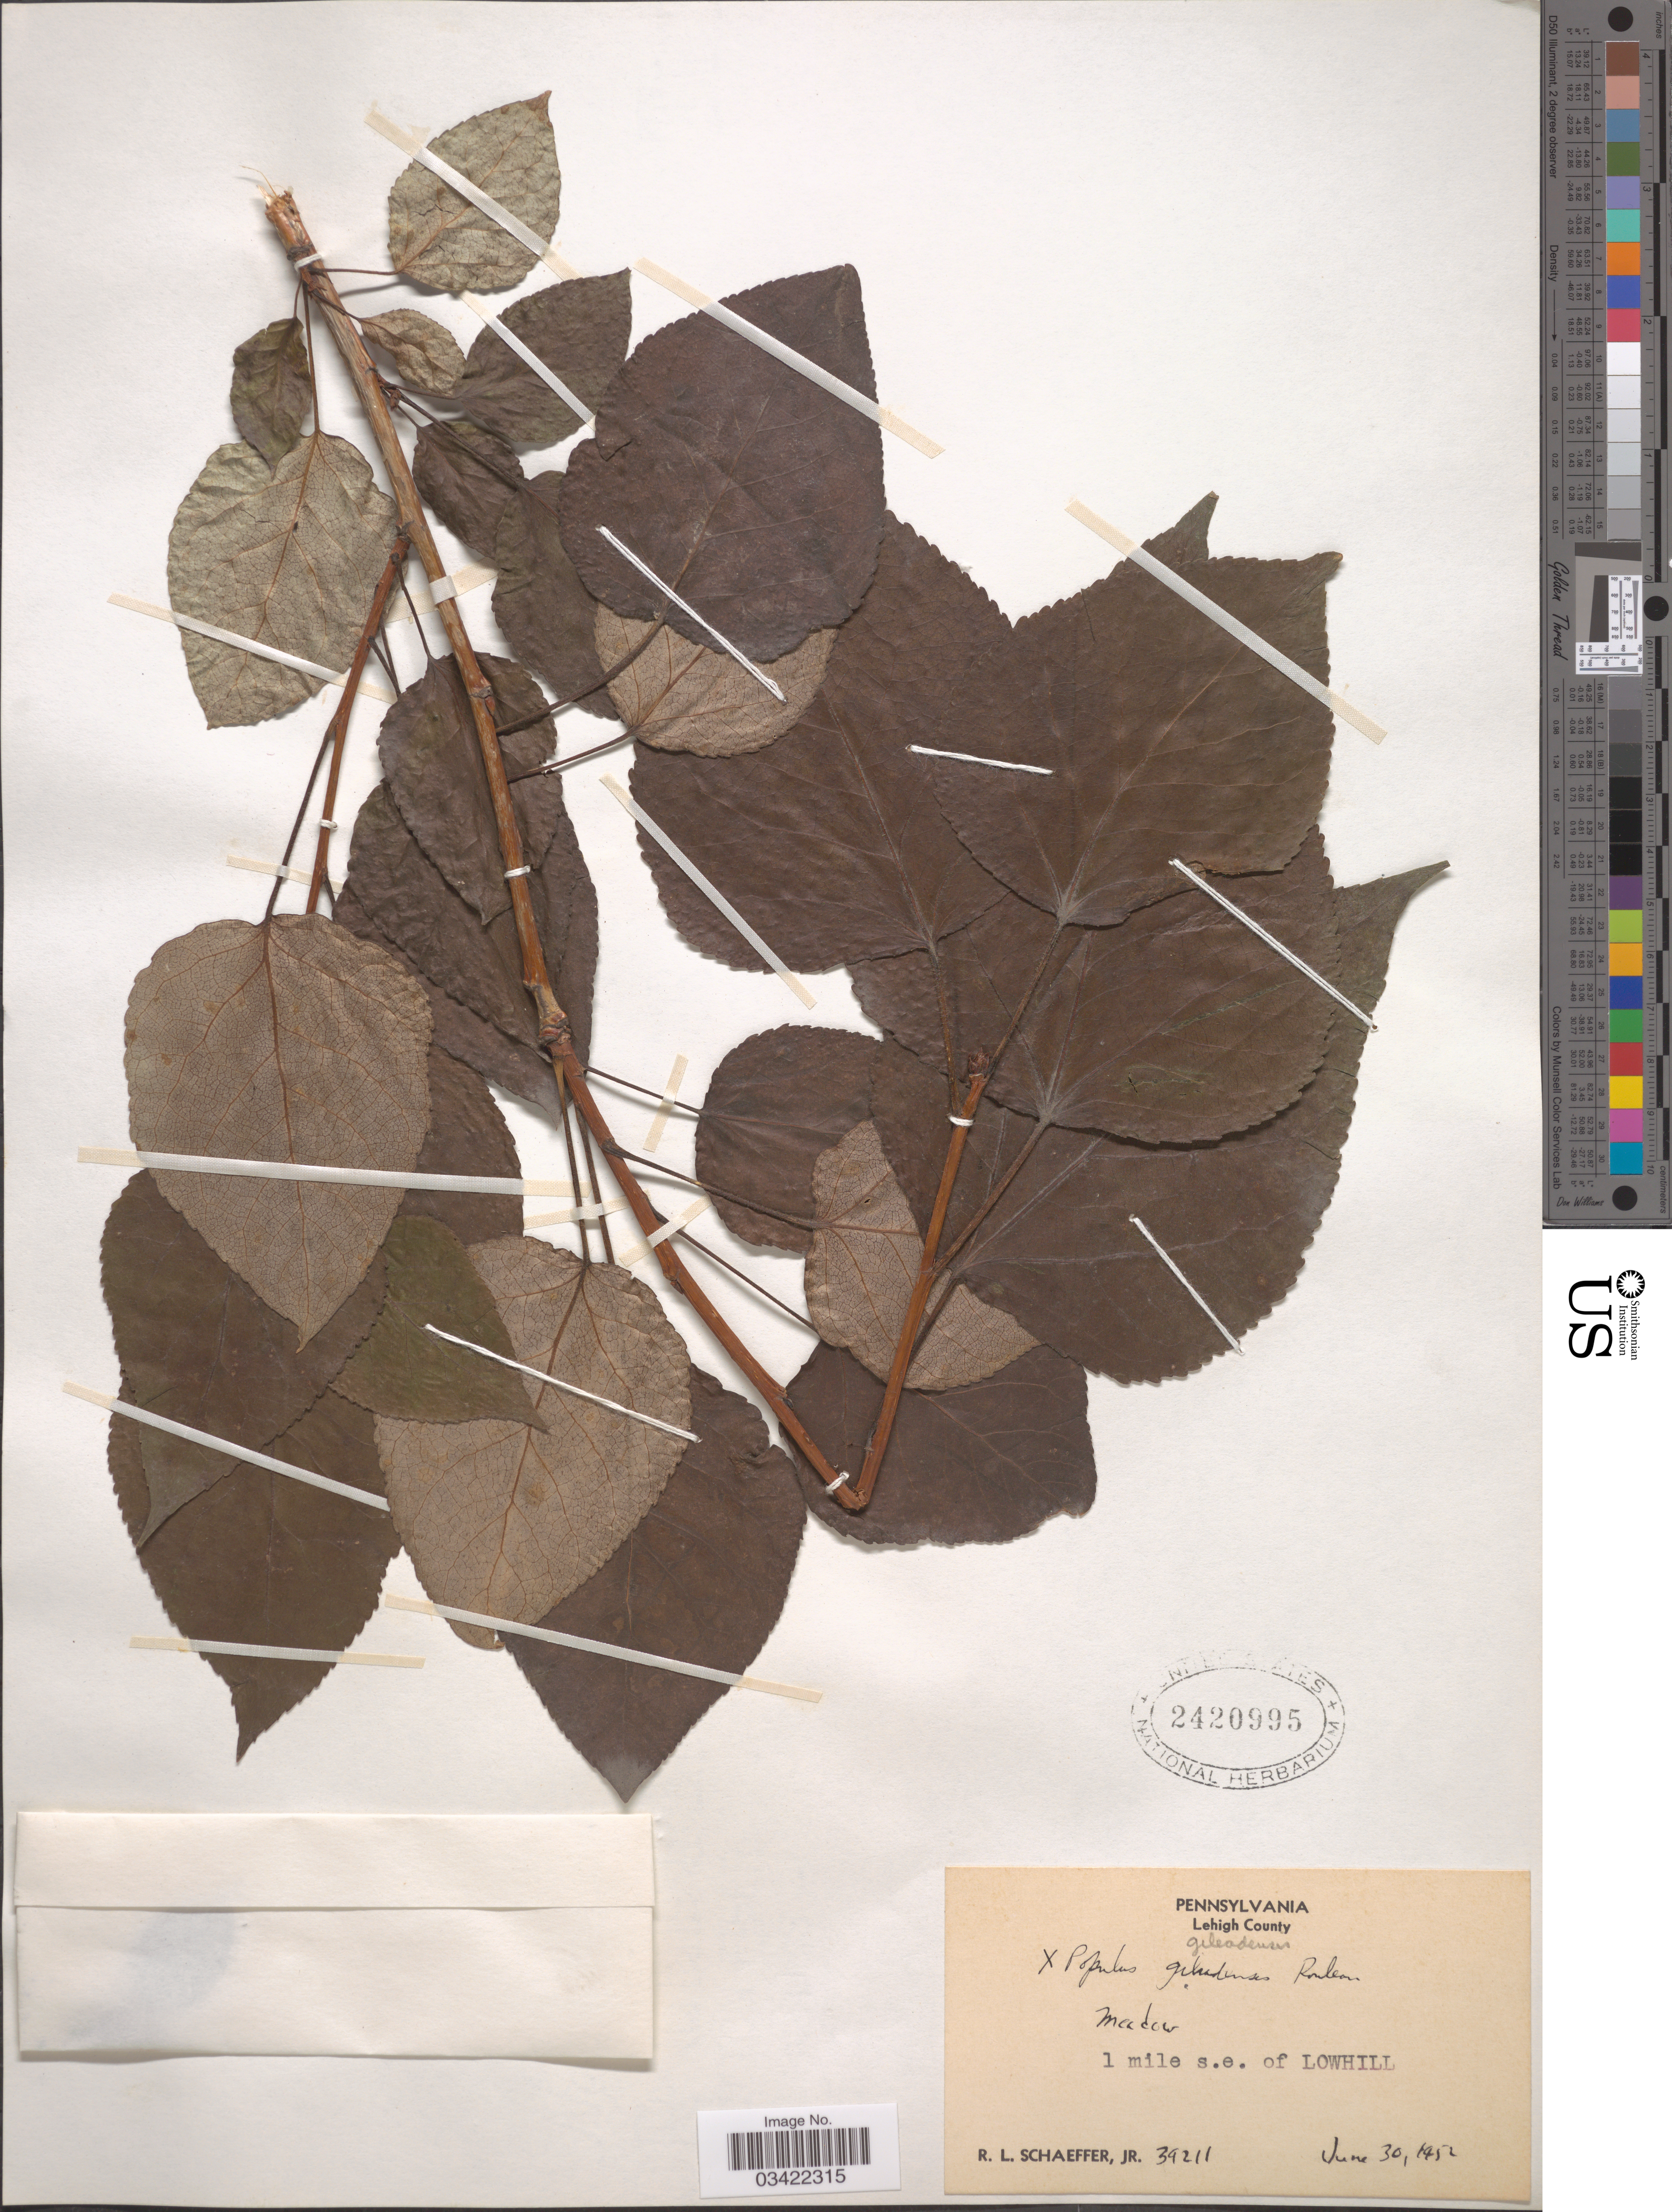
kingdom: Plantae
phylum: Tracheophyta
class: Magnoliopsida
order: Malpighiales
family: Salicaceae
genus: Populus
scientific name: Populus x jackii 'Balm of Gilead'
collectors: R. L. Schaeffer Jr.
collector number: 39211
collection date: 1952-06-30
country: United States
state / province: Pennsylvania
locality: Lehigh County. 1 mile s.e. of Lowhill.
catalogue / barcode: US 2420995